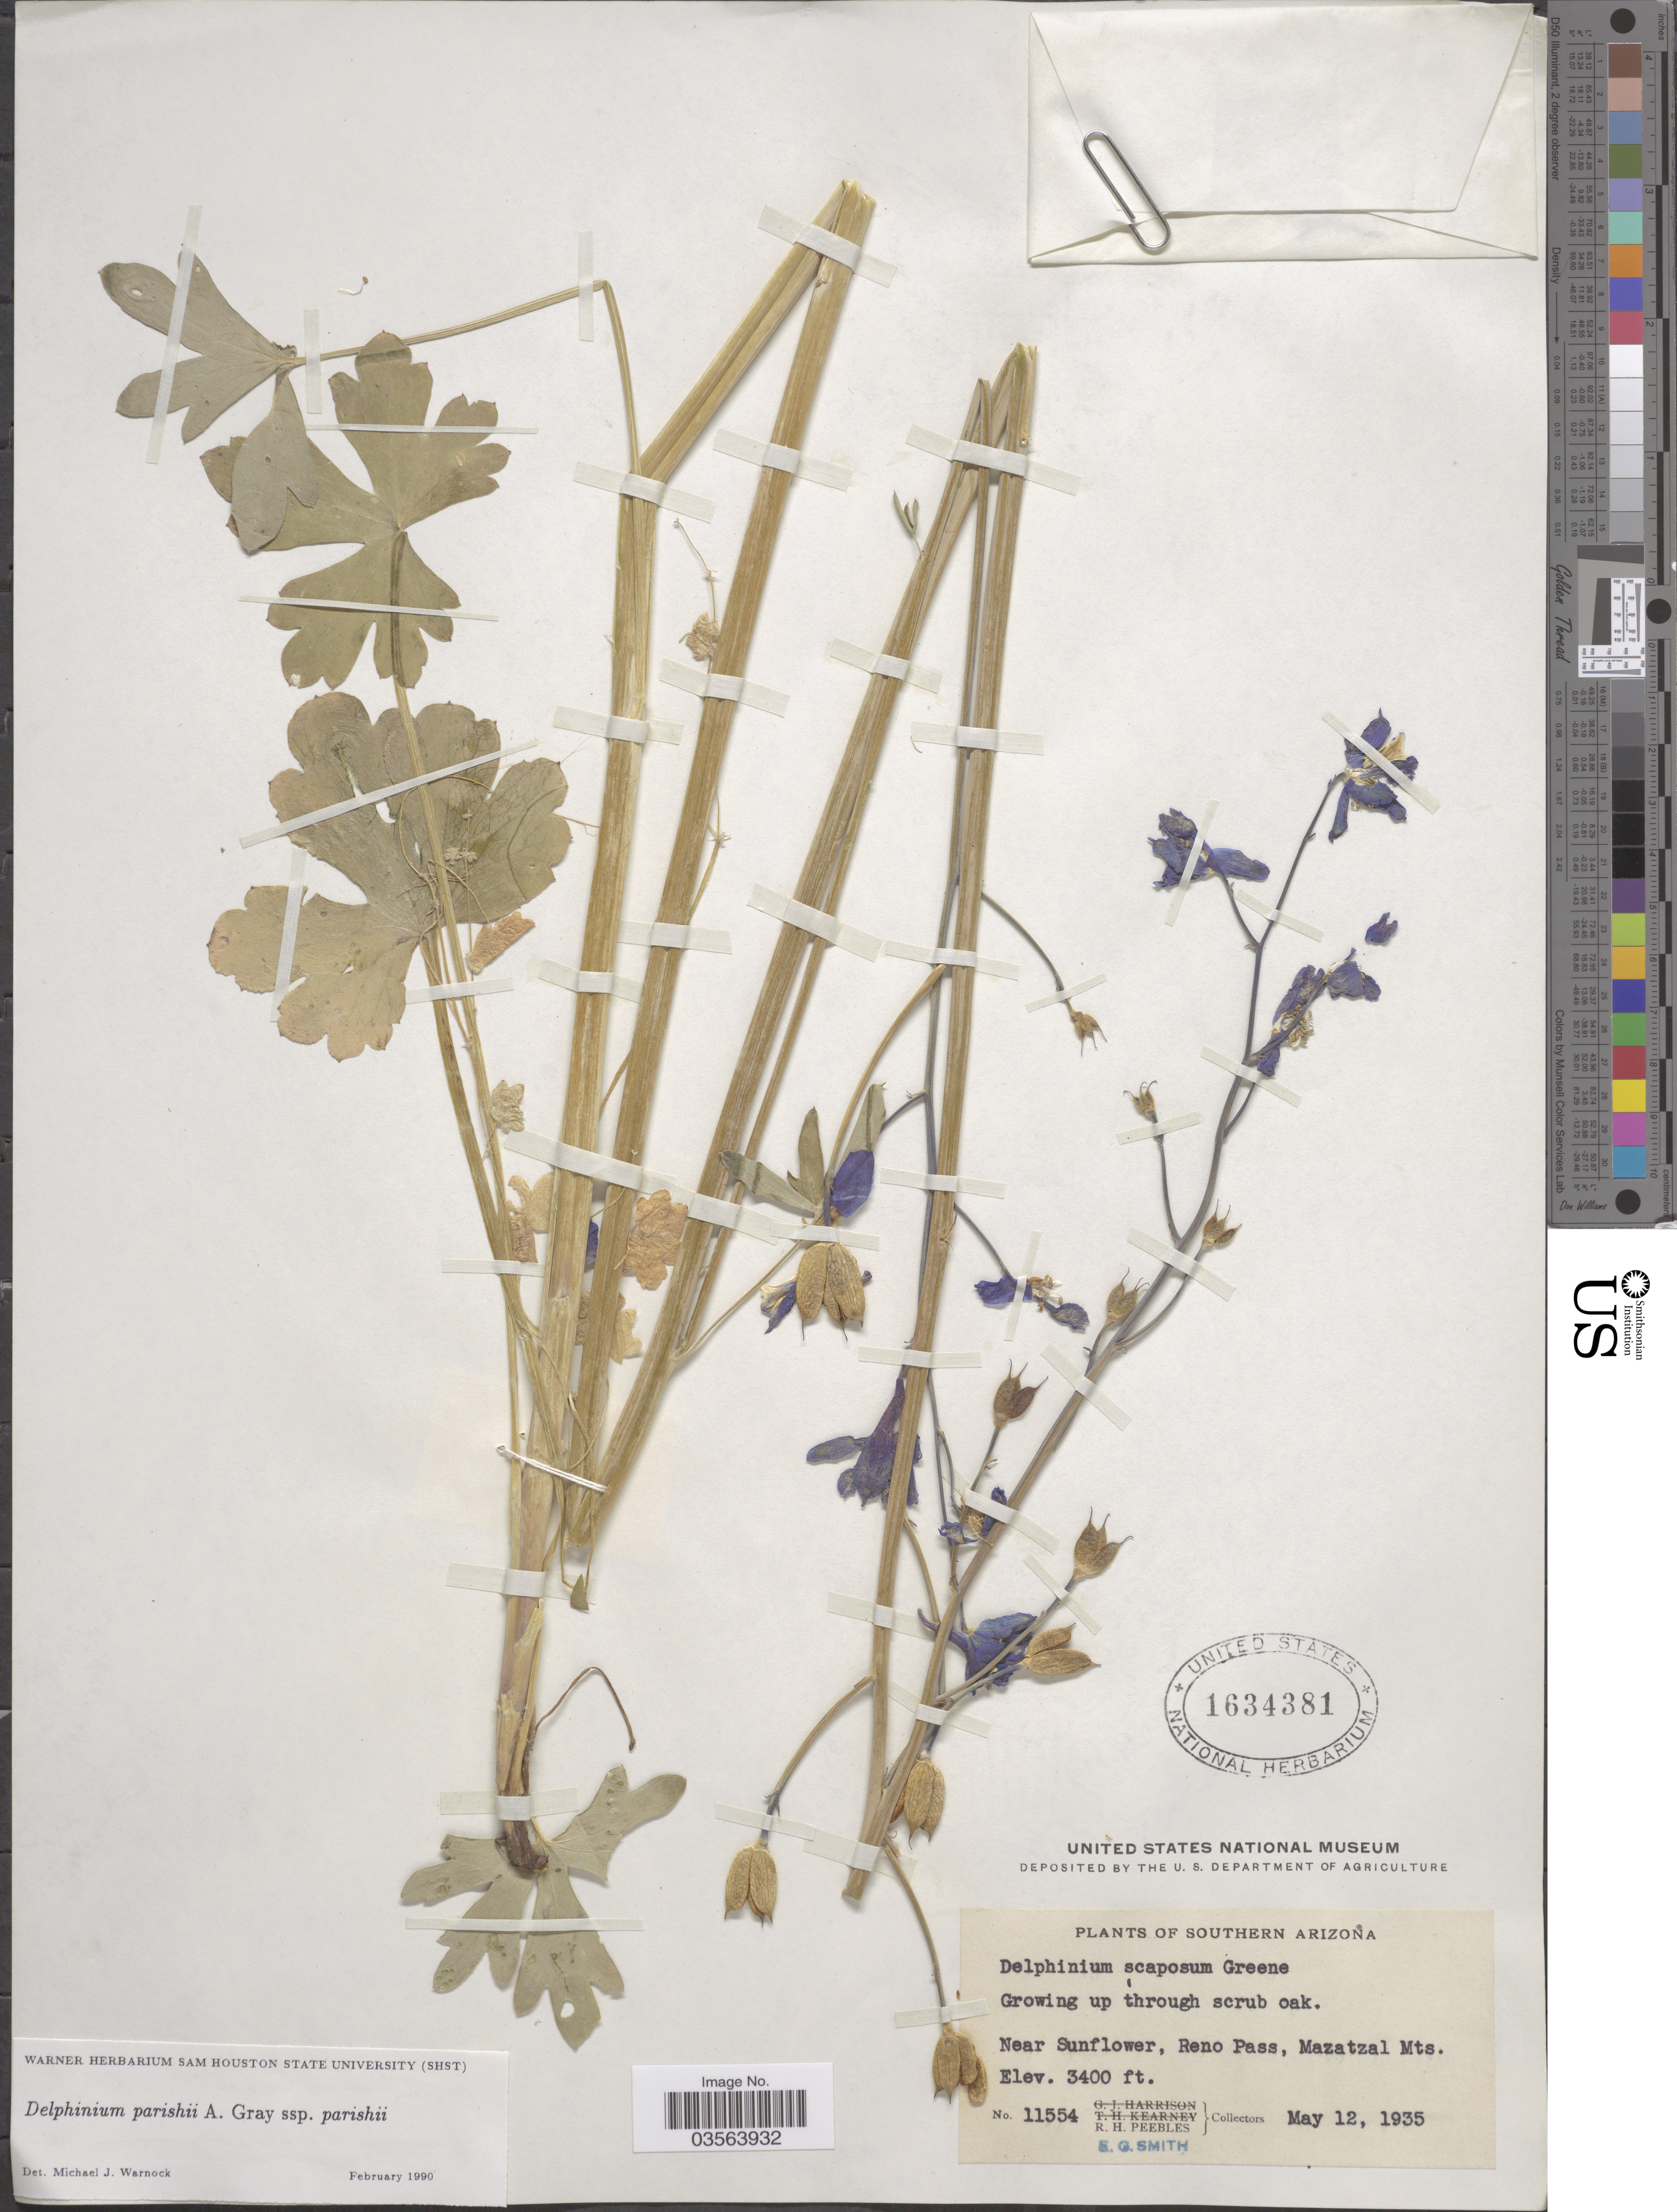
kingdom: Plantae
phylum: Tracheophyta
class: Magnoliopsida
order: Ranunculales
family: Ranunculaceae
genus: Delphinium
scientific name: Delphinium parishii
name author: A. Gray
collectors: R. H. Peebles & E. G. Smith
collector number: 11554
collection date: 1935-05-12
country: United States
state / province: Arizona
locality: Southern Arizona. Near Sunflower, Reno Pass, Mazatzal Mts.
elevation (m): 1036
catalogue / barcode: US 1634381